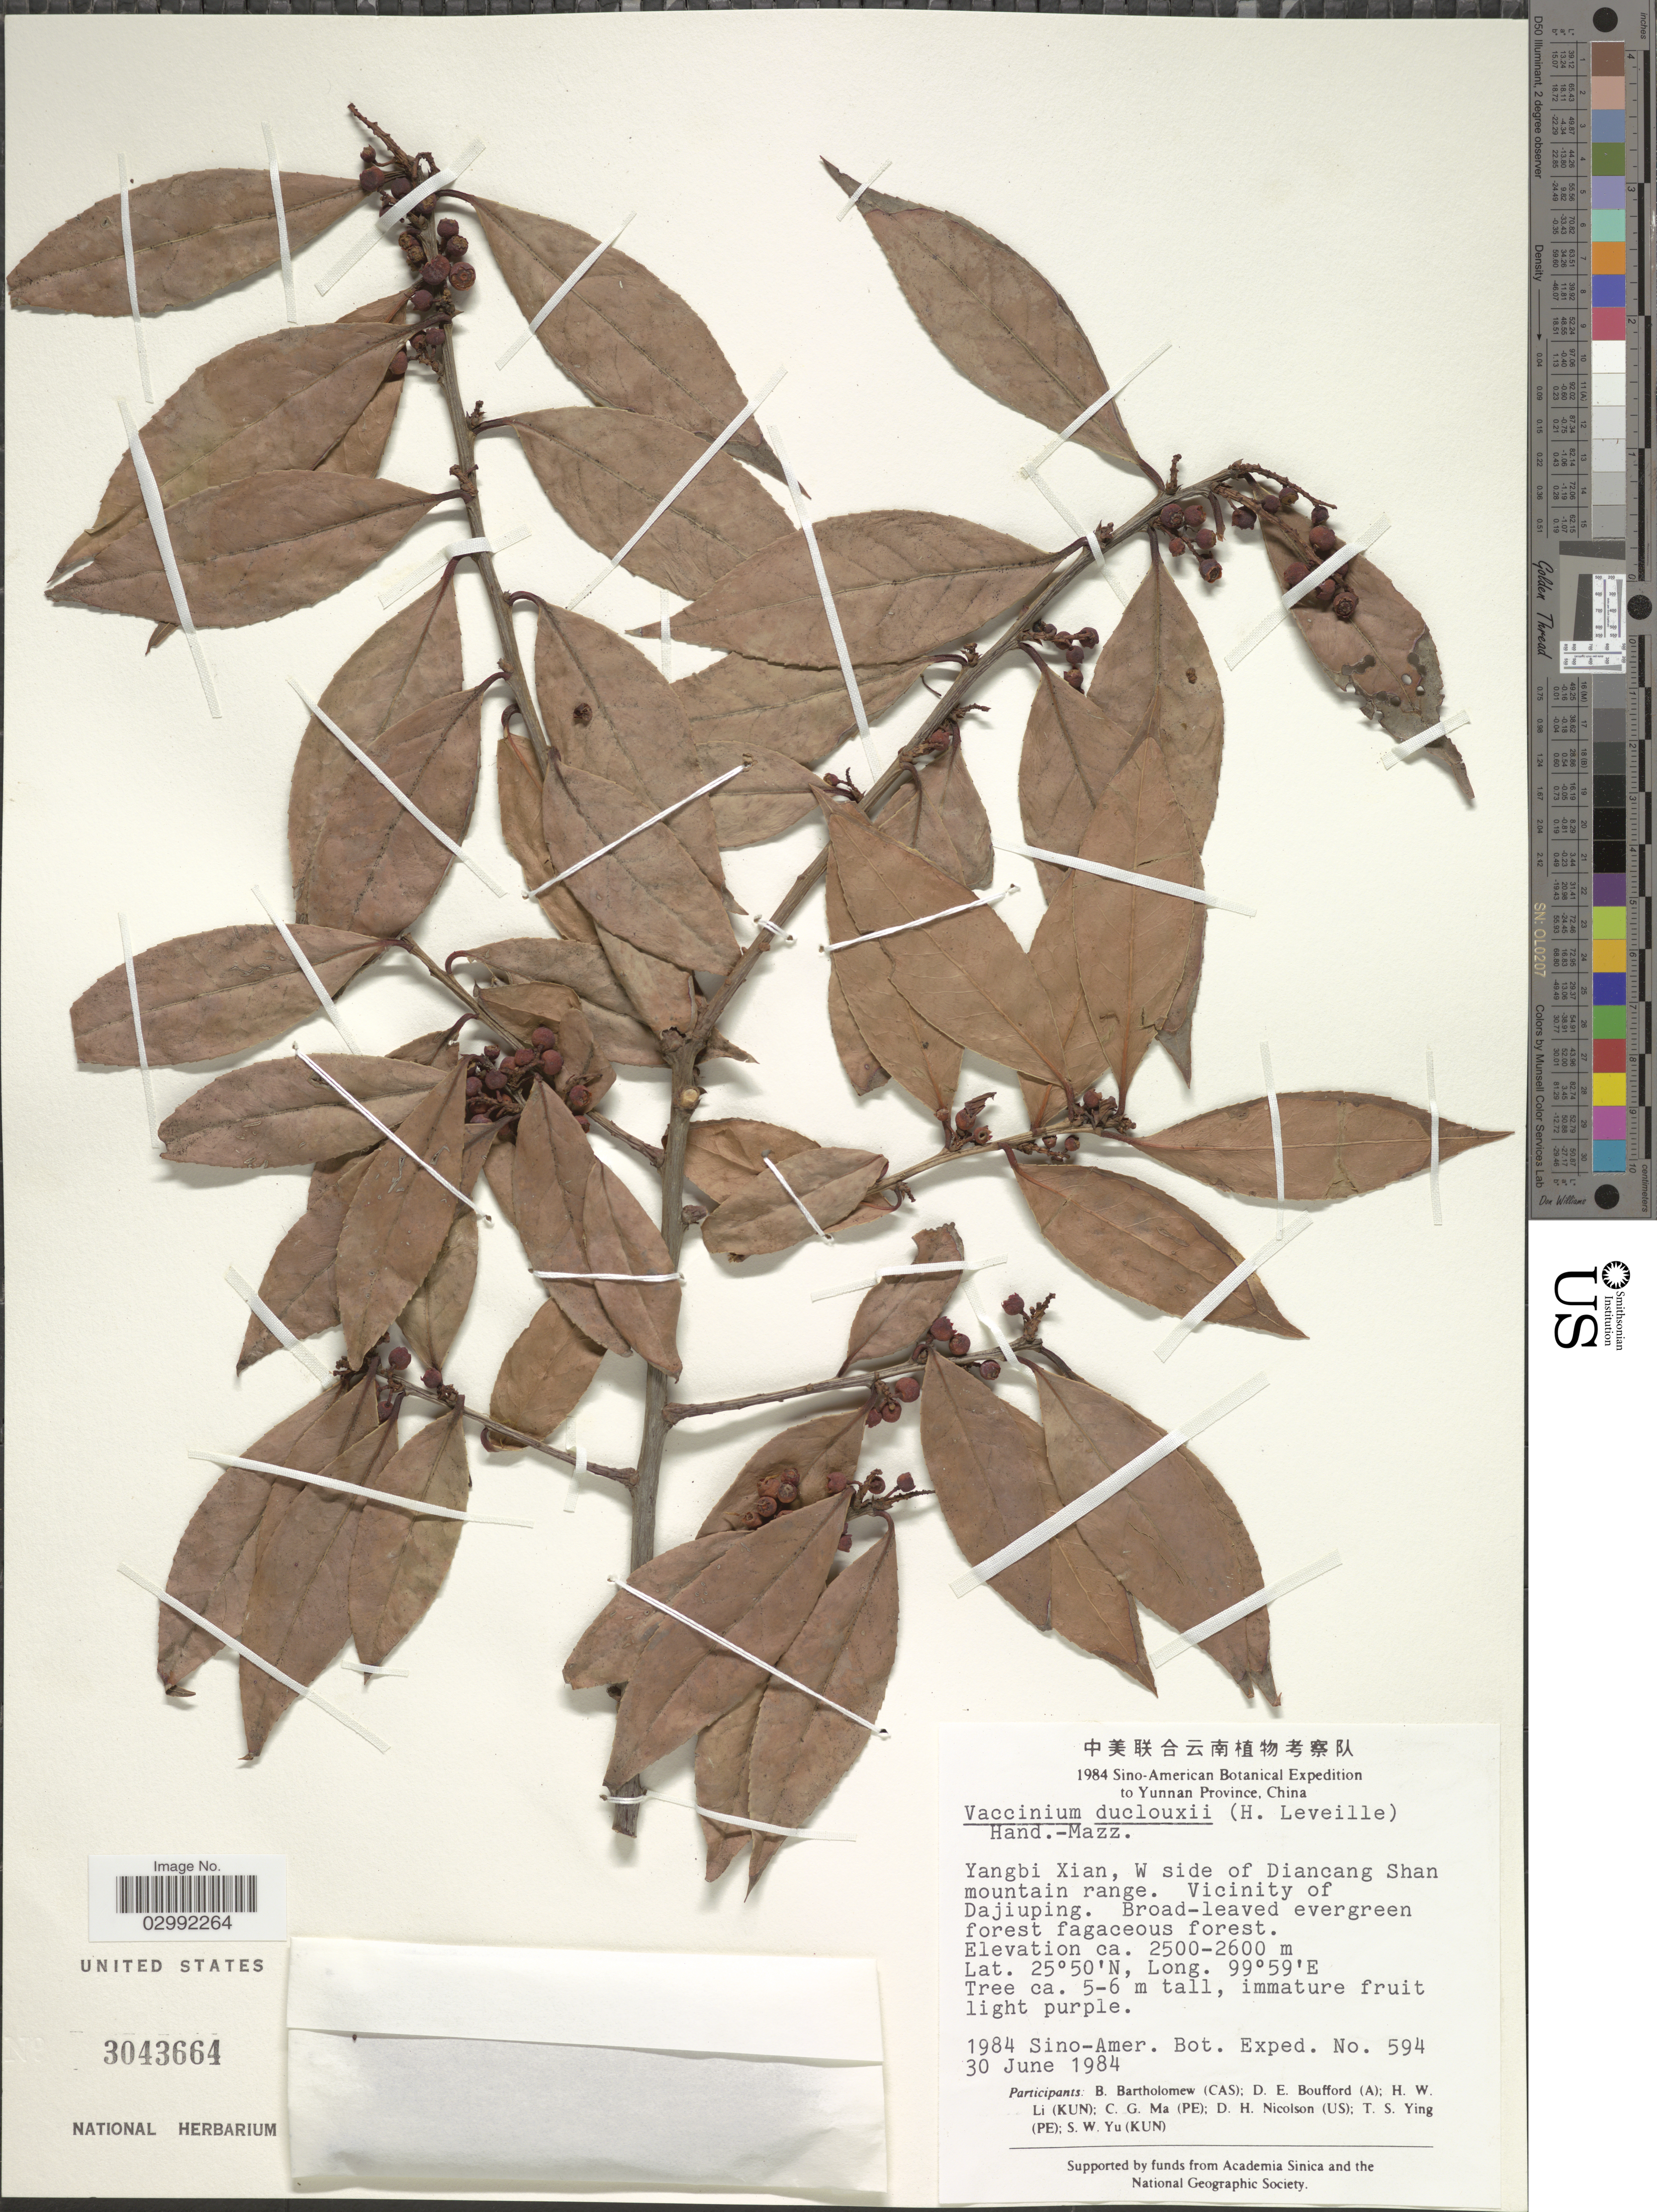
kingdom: Plantae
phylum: Tracheophyta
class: Magnoliopsida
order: Ericales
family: Ericaceae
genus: Vaccinium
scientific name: Vaccinium sprengelii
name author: (G. Don) Sleumer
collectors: Sino-Amer. Bot. Exped. 1984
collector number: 594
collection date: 1984-06-30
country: China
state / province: Yunnan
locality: Yangbi Xian, W side of Diancang Shan mountain range. Vicinity of Dajiuping.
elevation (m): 2500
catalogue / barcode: US 3043664